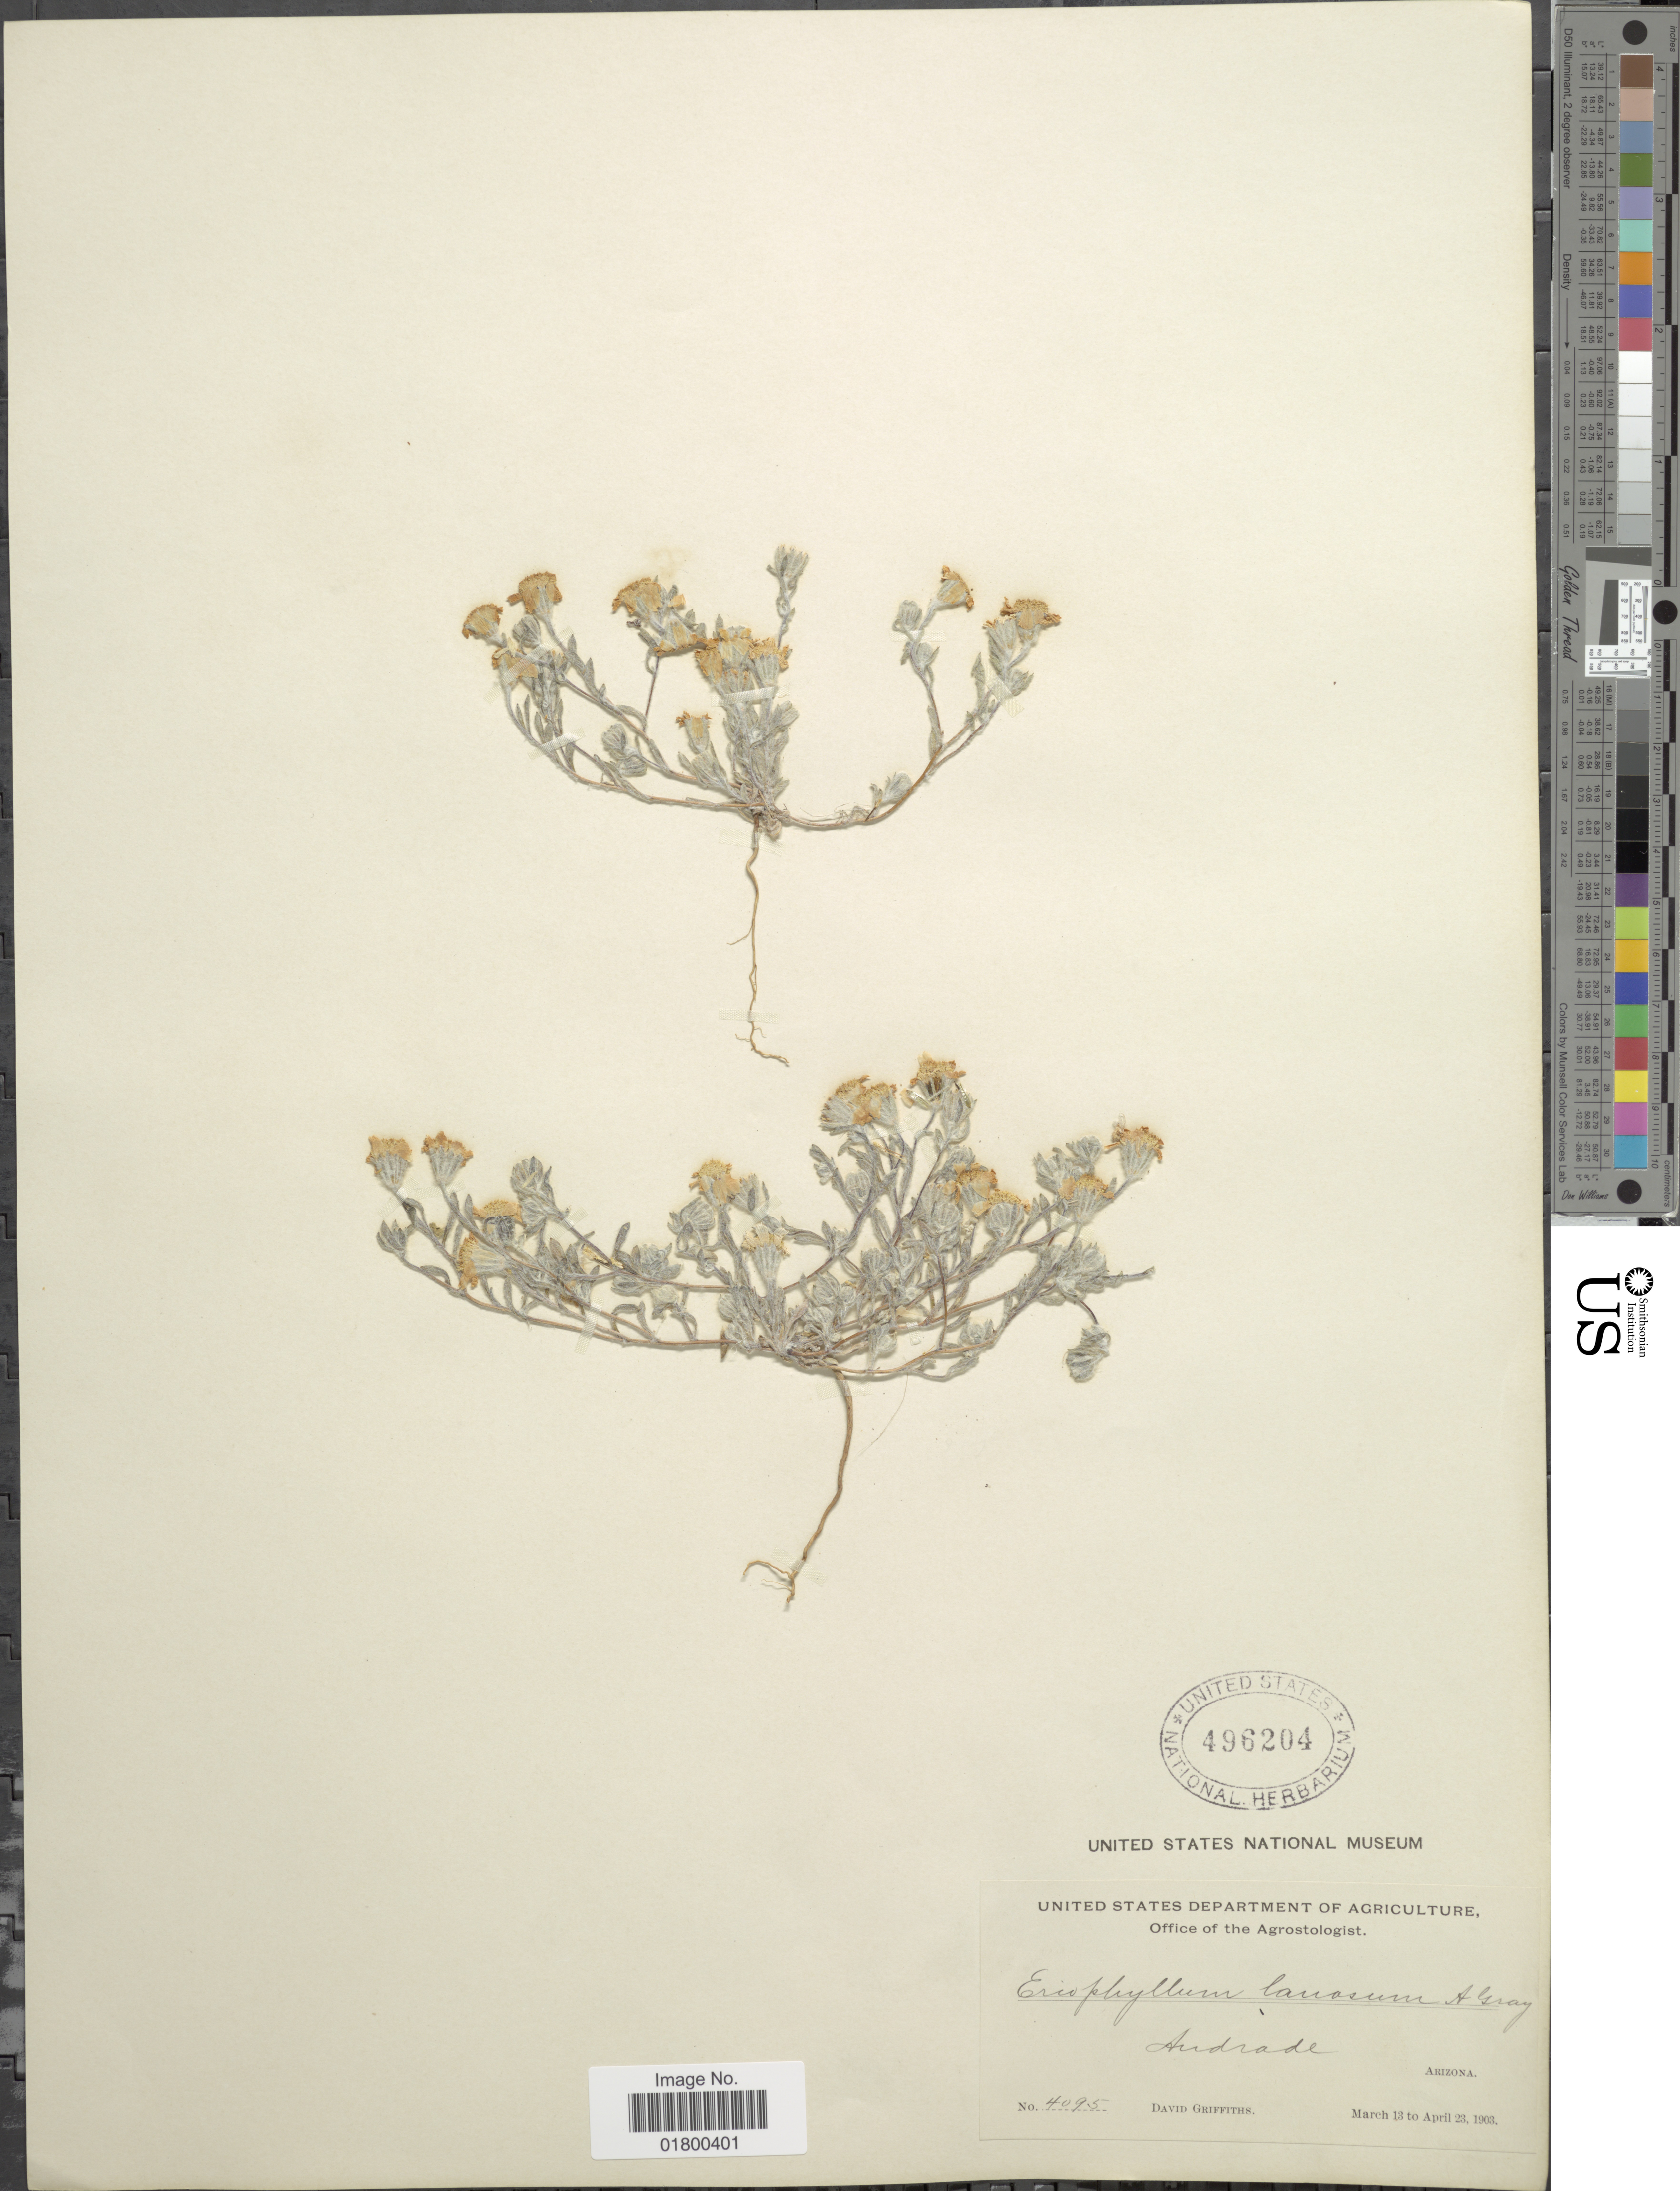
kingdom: Plantae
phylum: Tracheophyta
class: Magnoliopsida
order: Asterales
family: Asteraceae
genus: Eriophyllum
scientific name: Eriophyllum lanosum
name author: (A. Gray) A. Gray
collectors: D. Griffiths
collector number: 4095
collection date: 1903-03-13/1903-04-23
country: United States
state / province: Arizona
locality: Audrade, Arizona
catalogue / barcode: US 496204